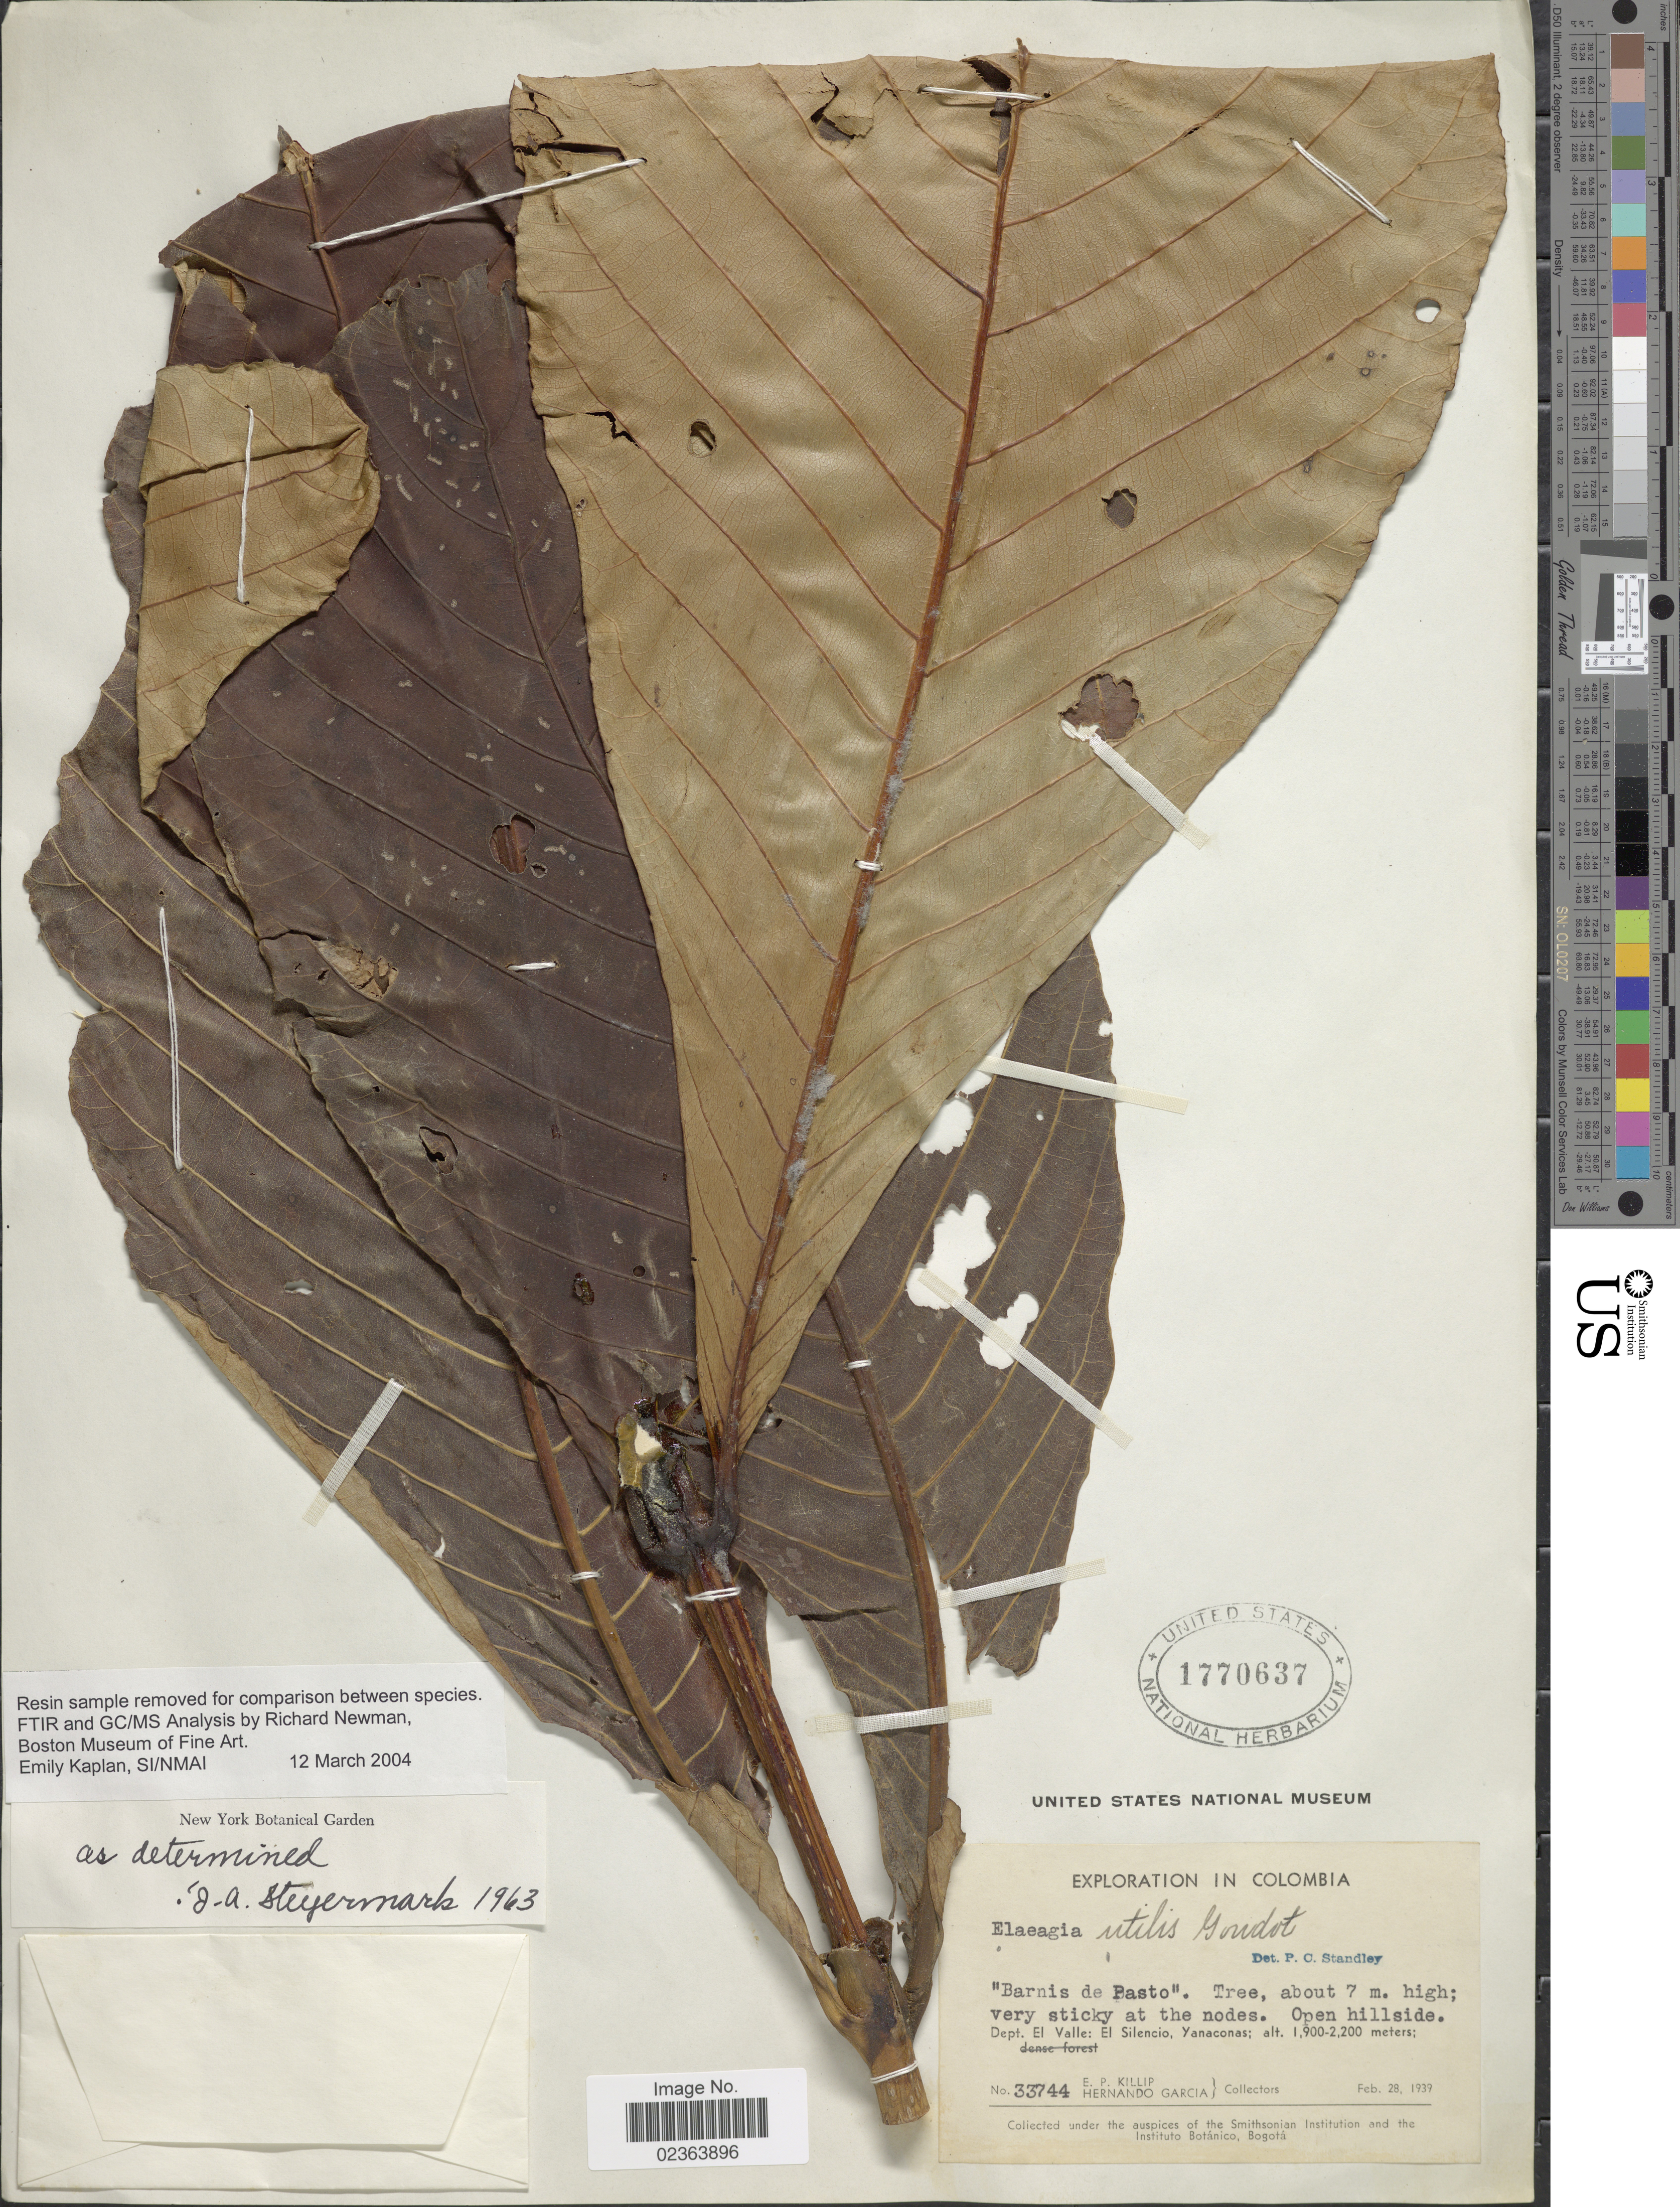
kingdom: Plantae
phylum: Tracheophyta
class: Magnoliopsida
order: Gentianales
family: Rubiaceae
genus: Elaeagia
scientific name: Elaeagia utilis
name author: (Goudot) Wedd.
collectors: E. P. Killip & H. Garcia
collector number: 33744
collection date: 1939-02-28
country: Colombia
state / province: Valle del Cauca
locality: Dept. El Valle: El Silencio, Yanacona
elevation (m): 1900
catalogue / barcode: US 1770637